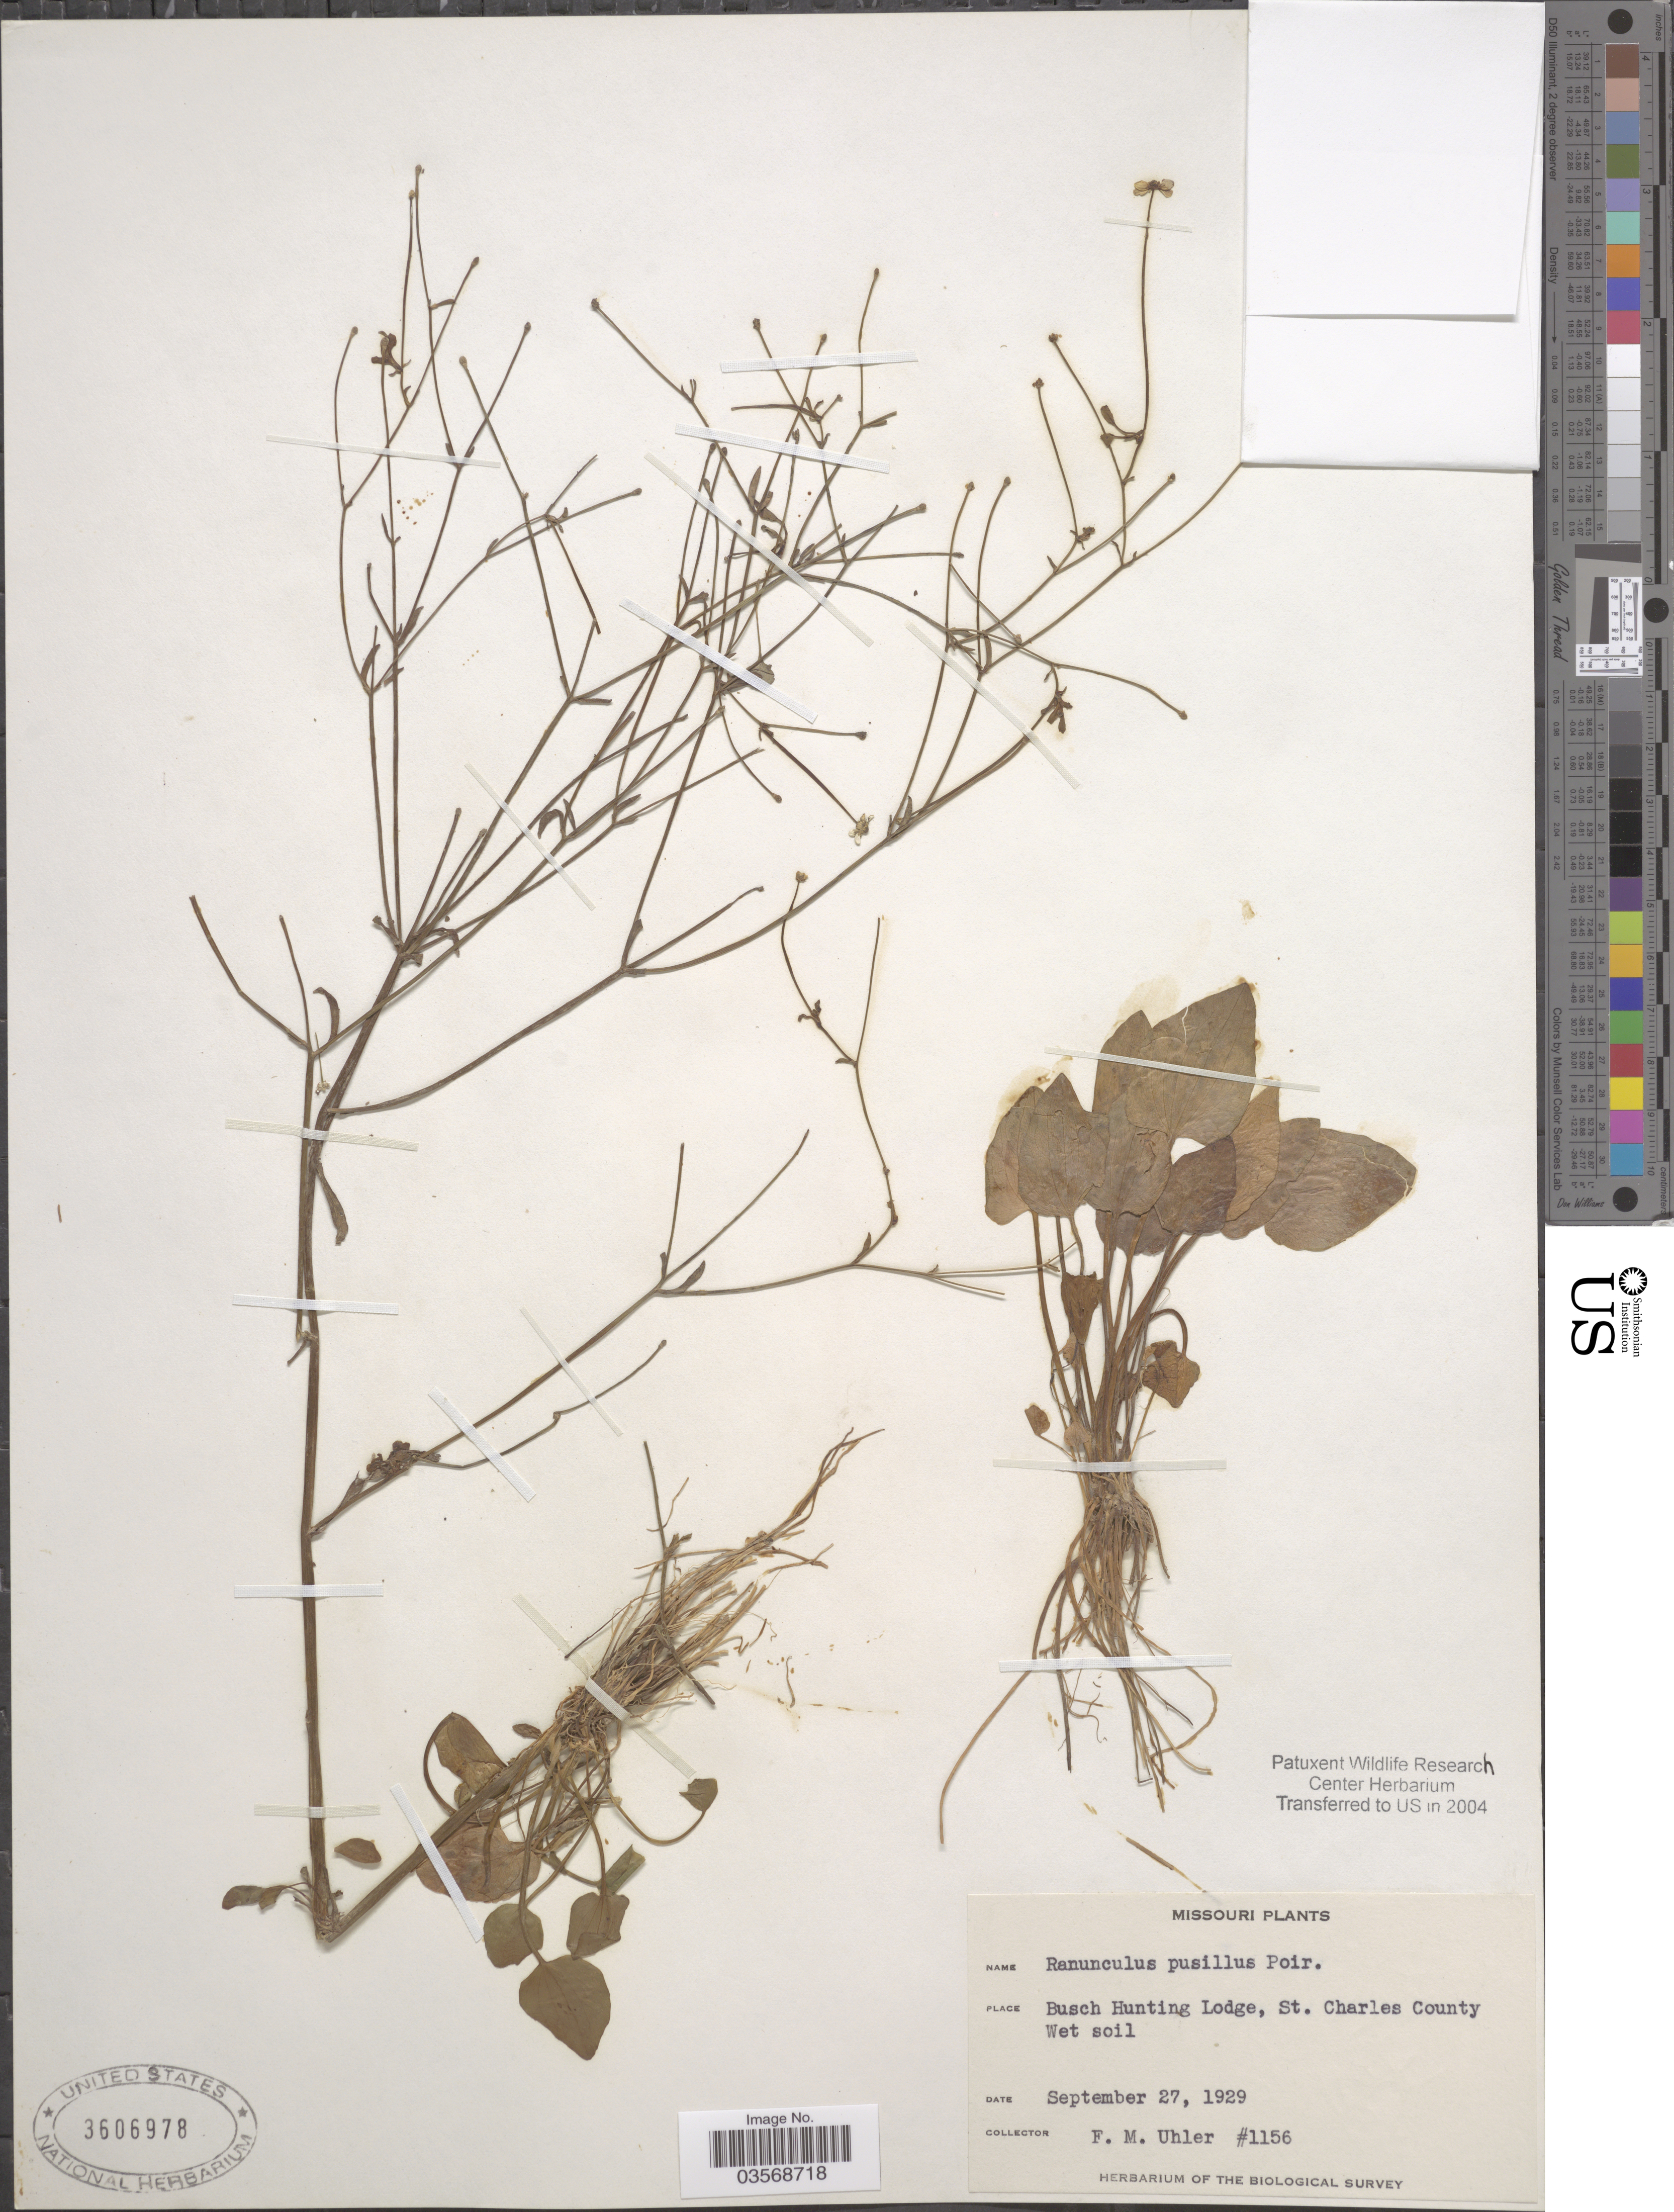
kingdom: Plantae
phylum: Tracheophyta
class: Magnoliopsida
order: Ranunculales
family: Ranunculaceae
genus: Ranunculus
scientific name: Ranunculus pusillus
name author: Poir.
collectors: F. M. Uhler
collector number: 1156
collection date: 1929-09-27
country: United States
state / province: Missouri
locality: Busch Hunting Lodge, St. Charles County.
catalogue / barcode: US 3606978